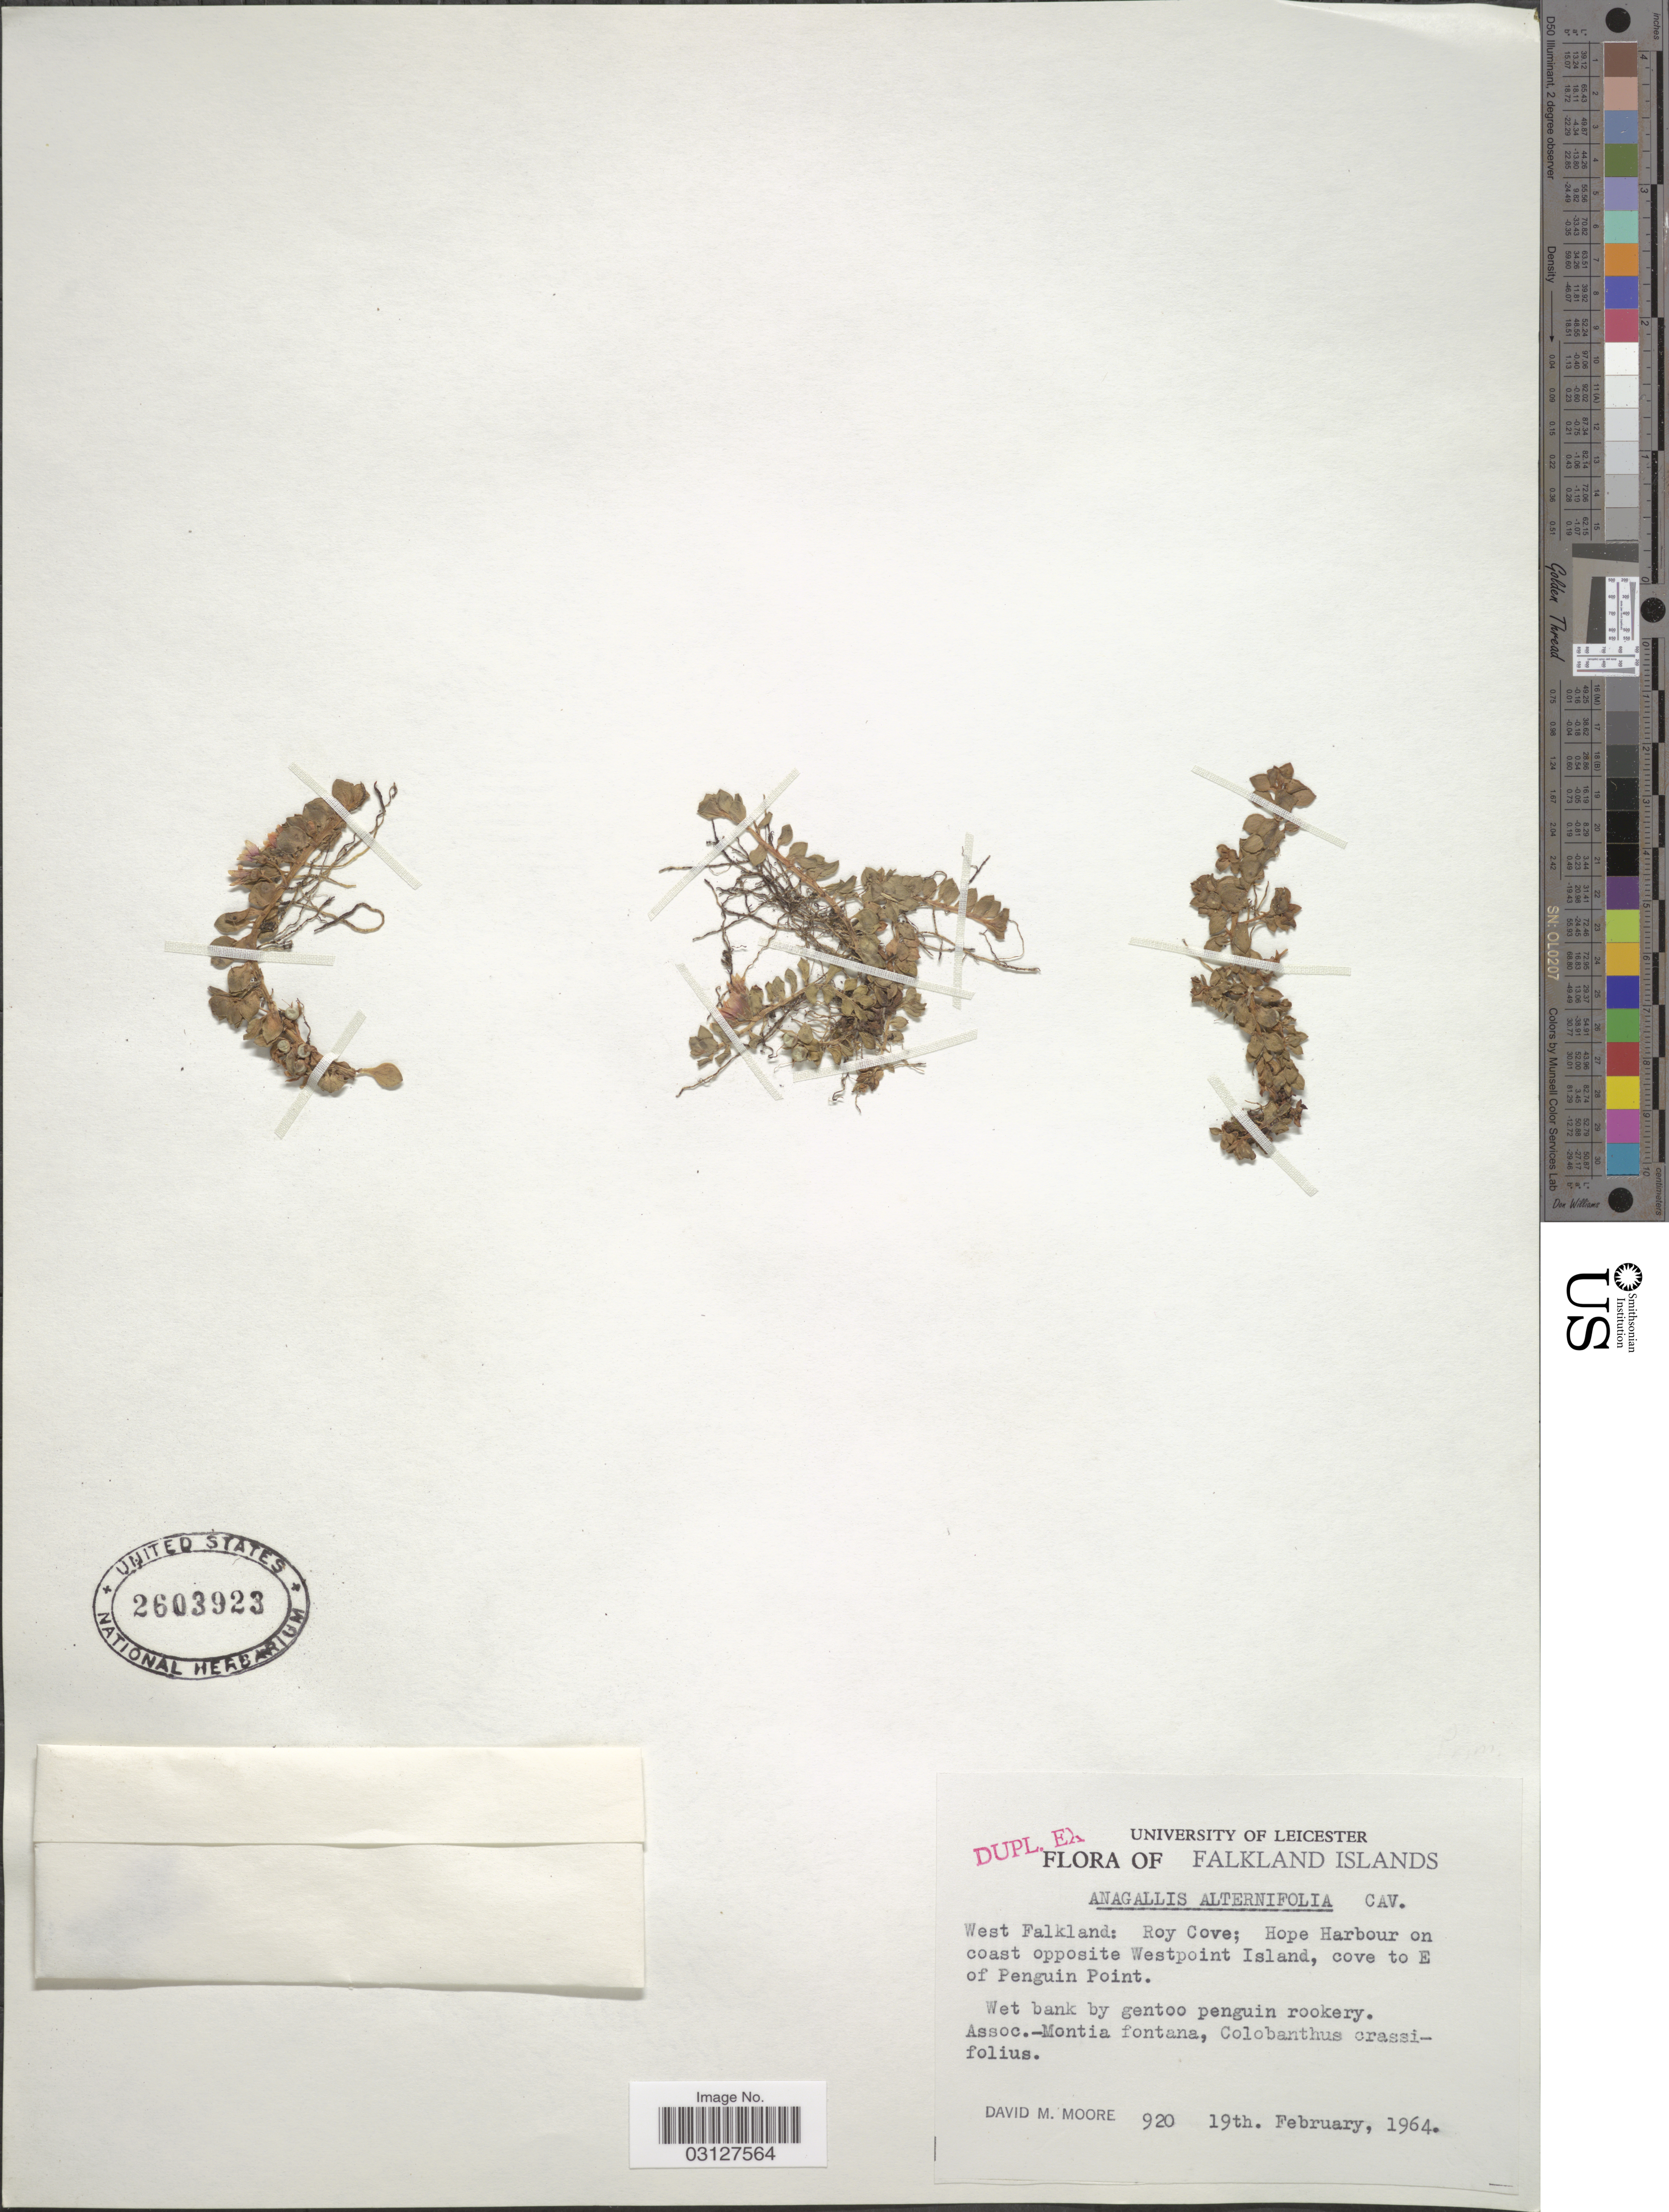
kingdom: Plantae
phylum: Tracheophyta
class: Magnoliopsida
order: Ericales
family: Primulaceae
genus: Anagallis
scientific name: Anagallis alternifolia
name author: Cav.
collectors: D. Moore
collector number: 920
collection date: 1964-02-19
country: Falkland Islands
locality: West Falkland: Roy Cove; Hope Harbour on coast opposite Westpoint Island, cove to E of Penguin Point.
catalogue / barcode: US 2603923